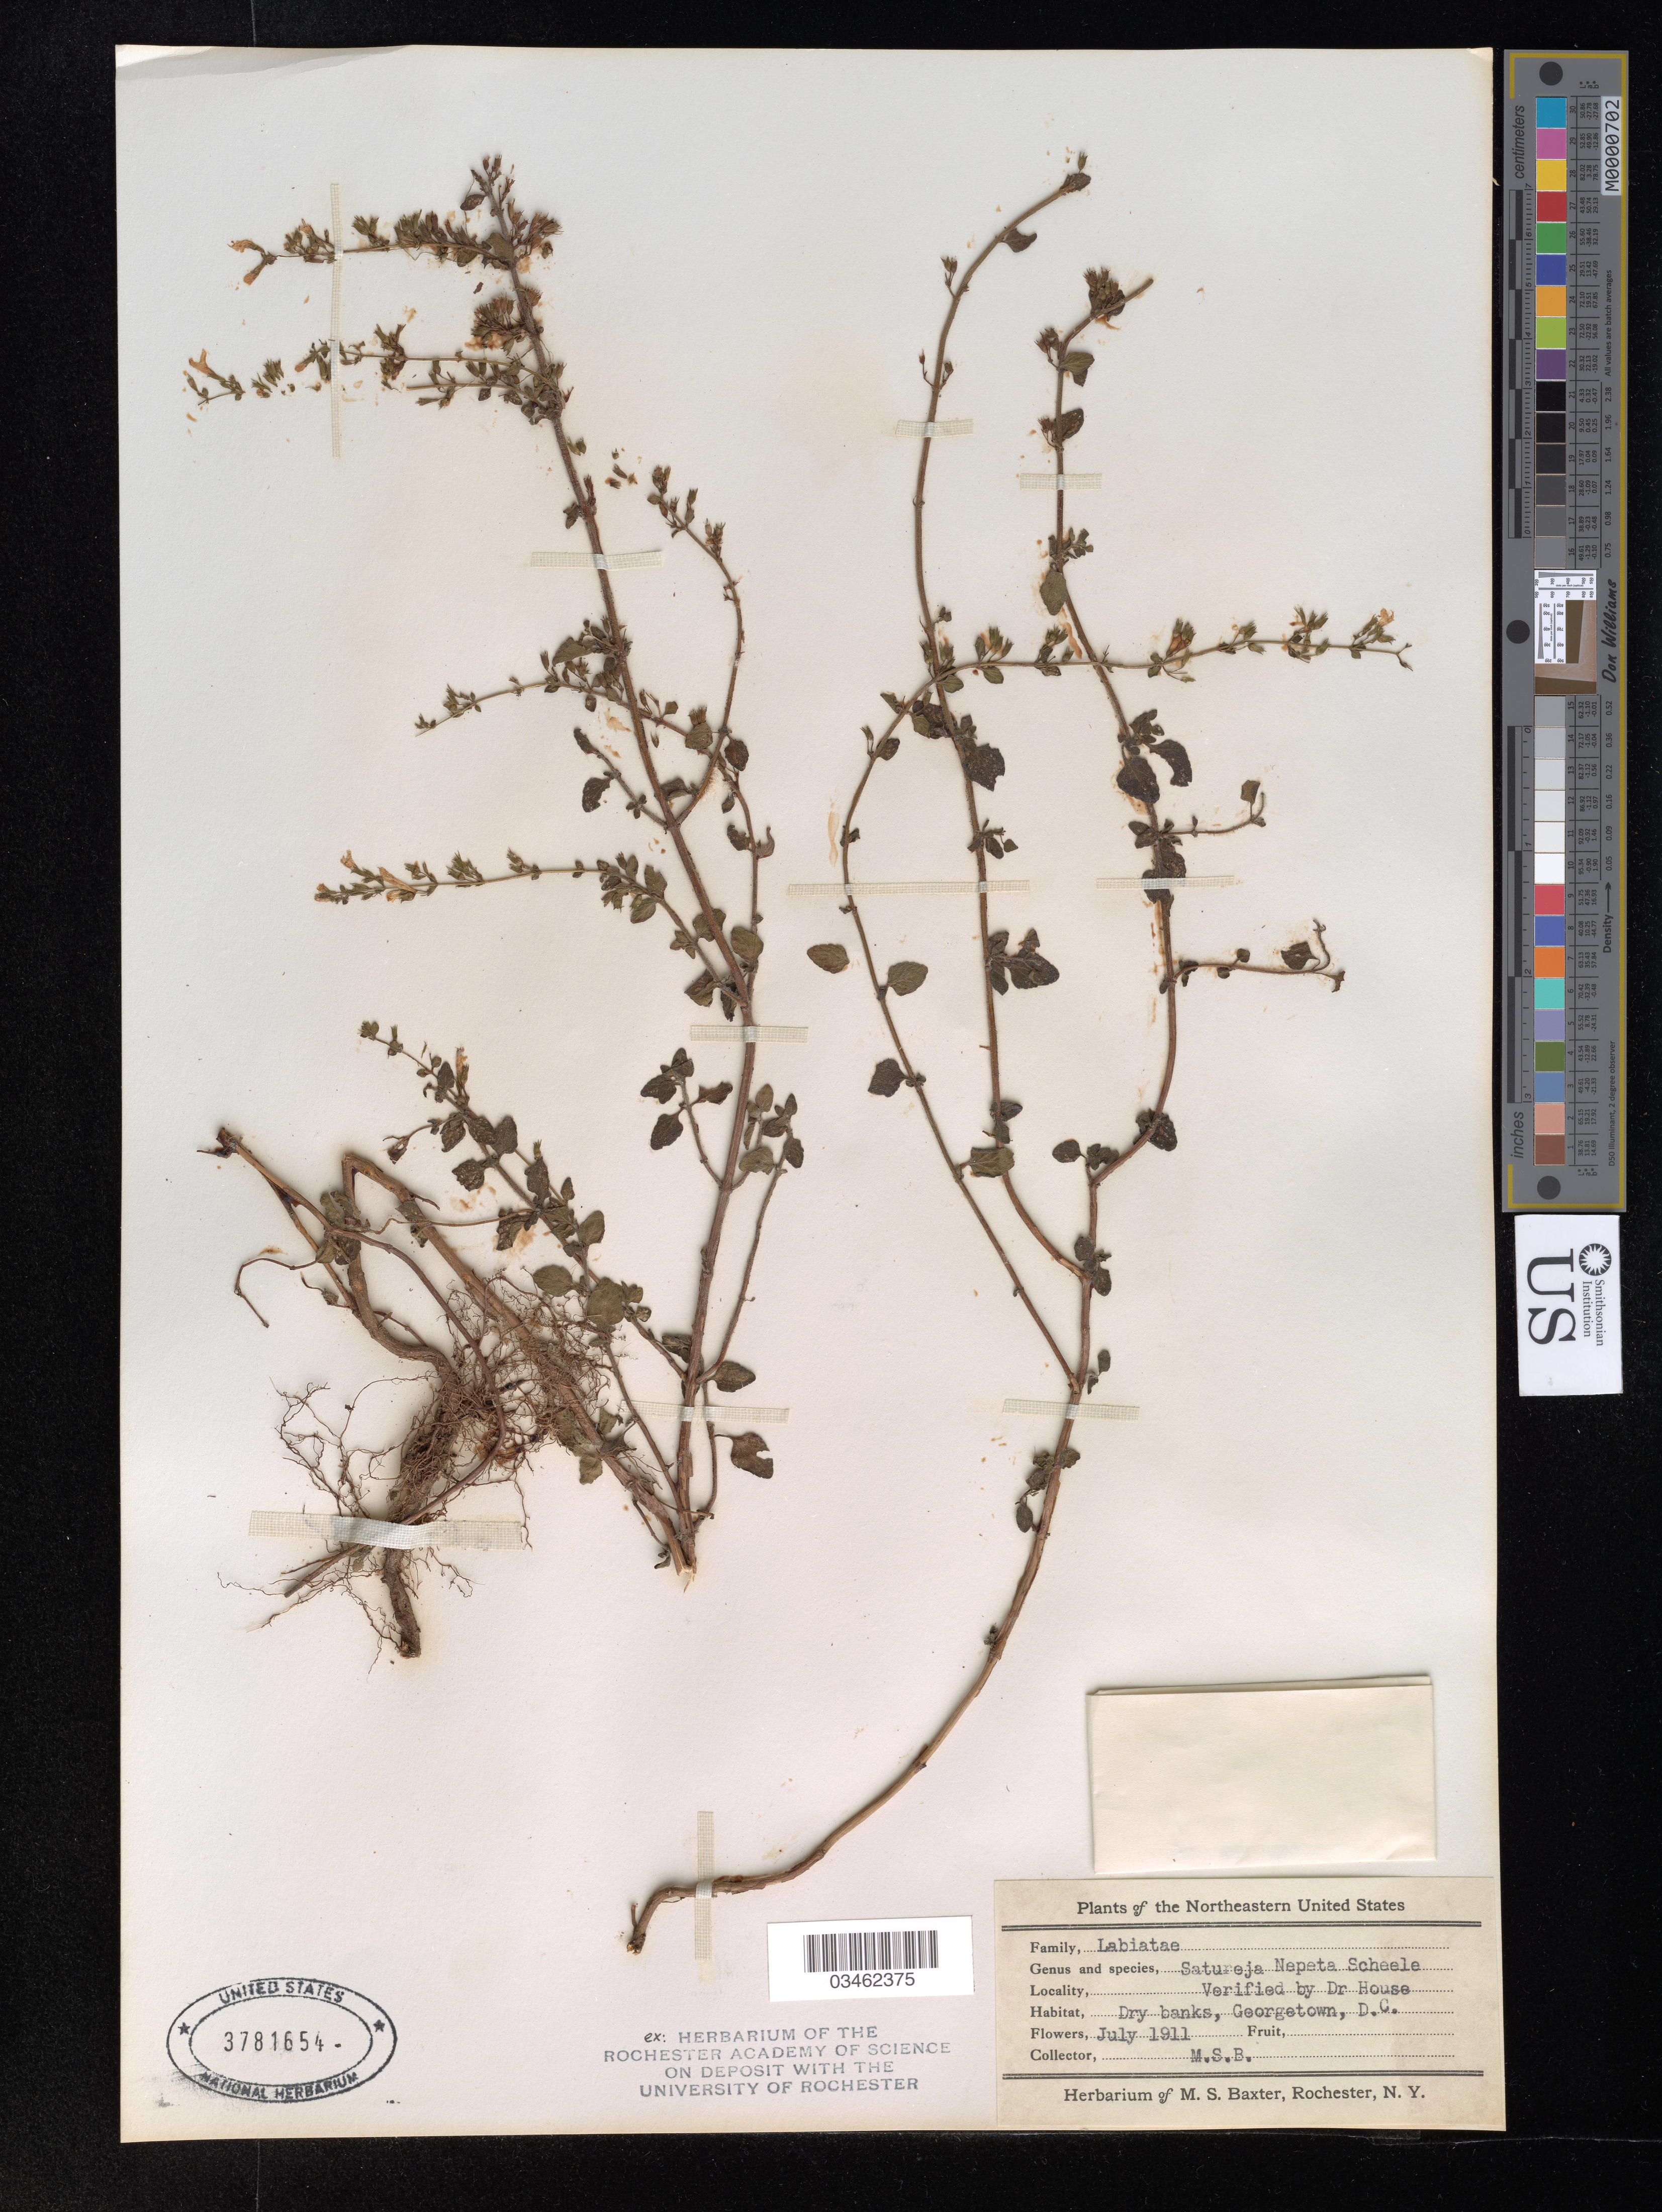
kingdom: Plantae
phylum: Tracheophyta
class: Magnoliopsida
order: Lamiales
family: Lamiaceae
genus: Satureja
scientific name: Satureja nepeta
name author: Scheele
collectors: M. Baxter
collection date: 1911-07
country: United States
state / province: District of Colombia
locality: Georgetown.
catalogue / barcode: US 3781654